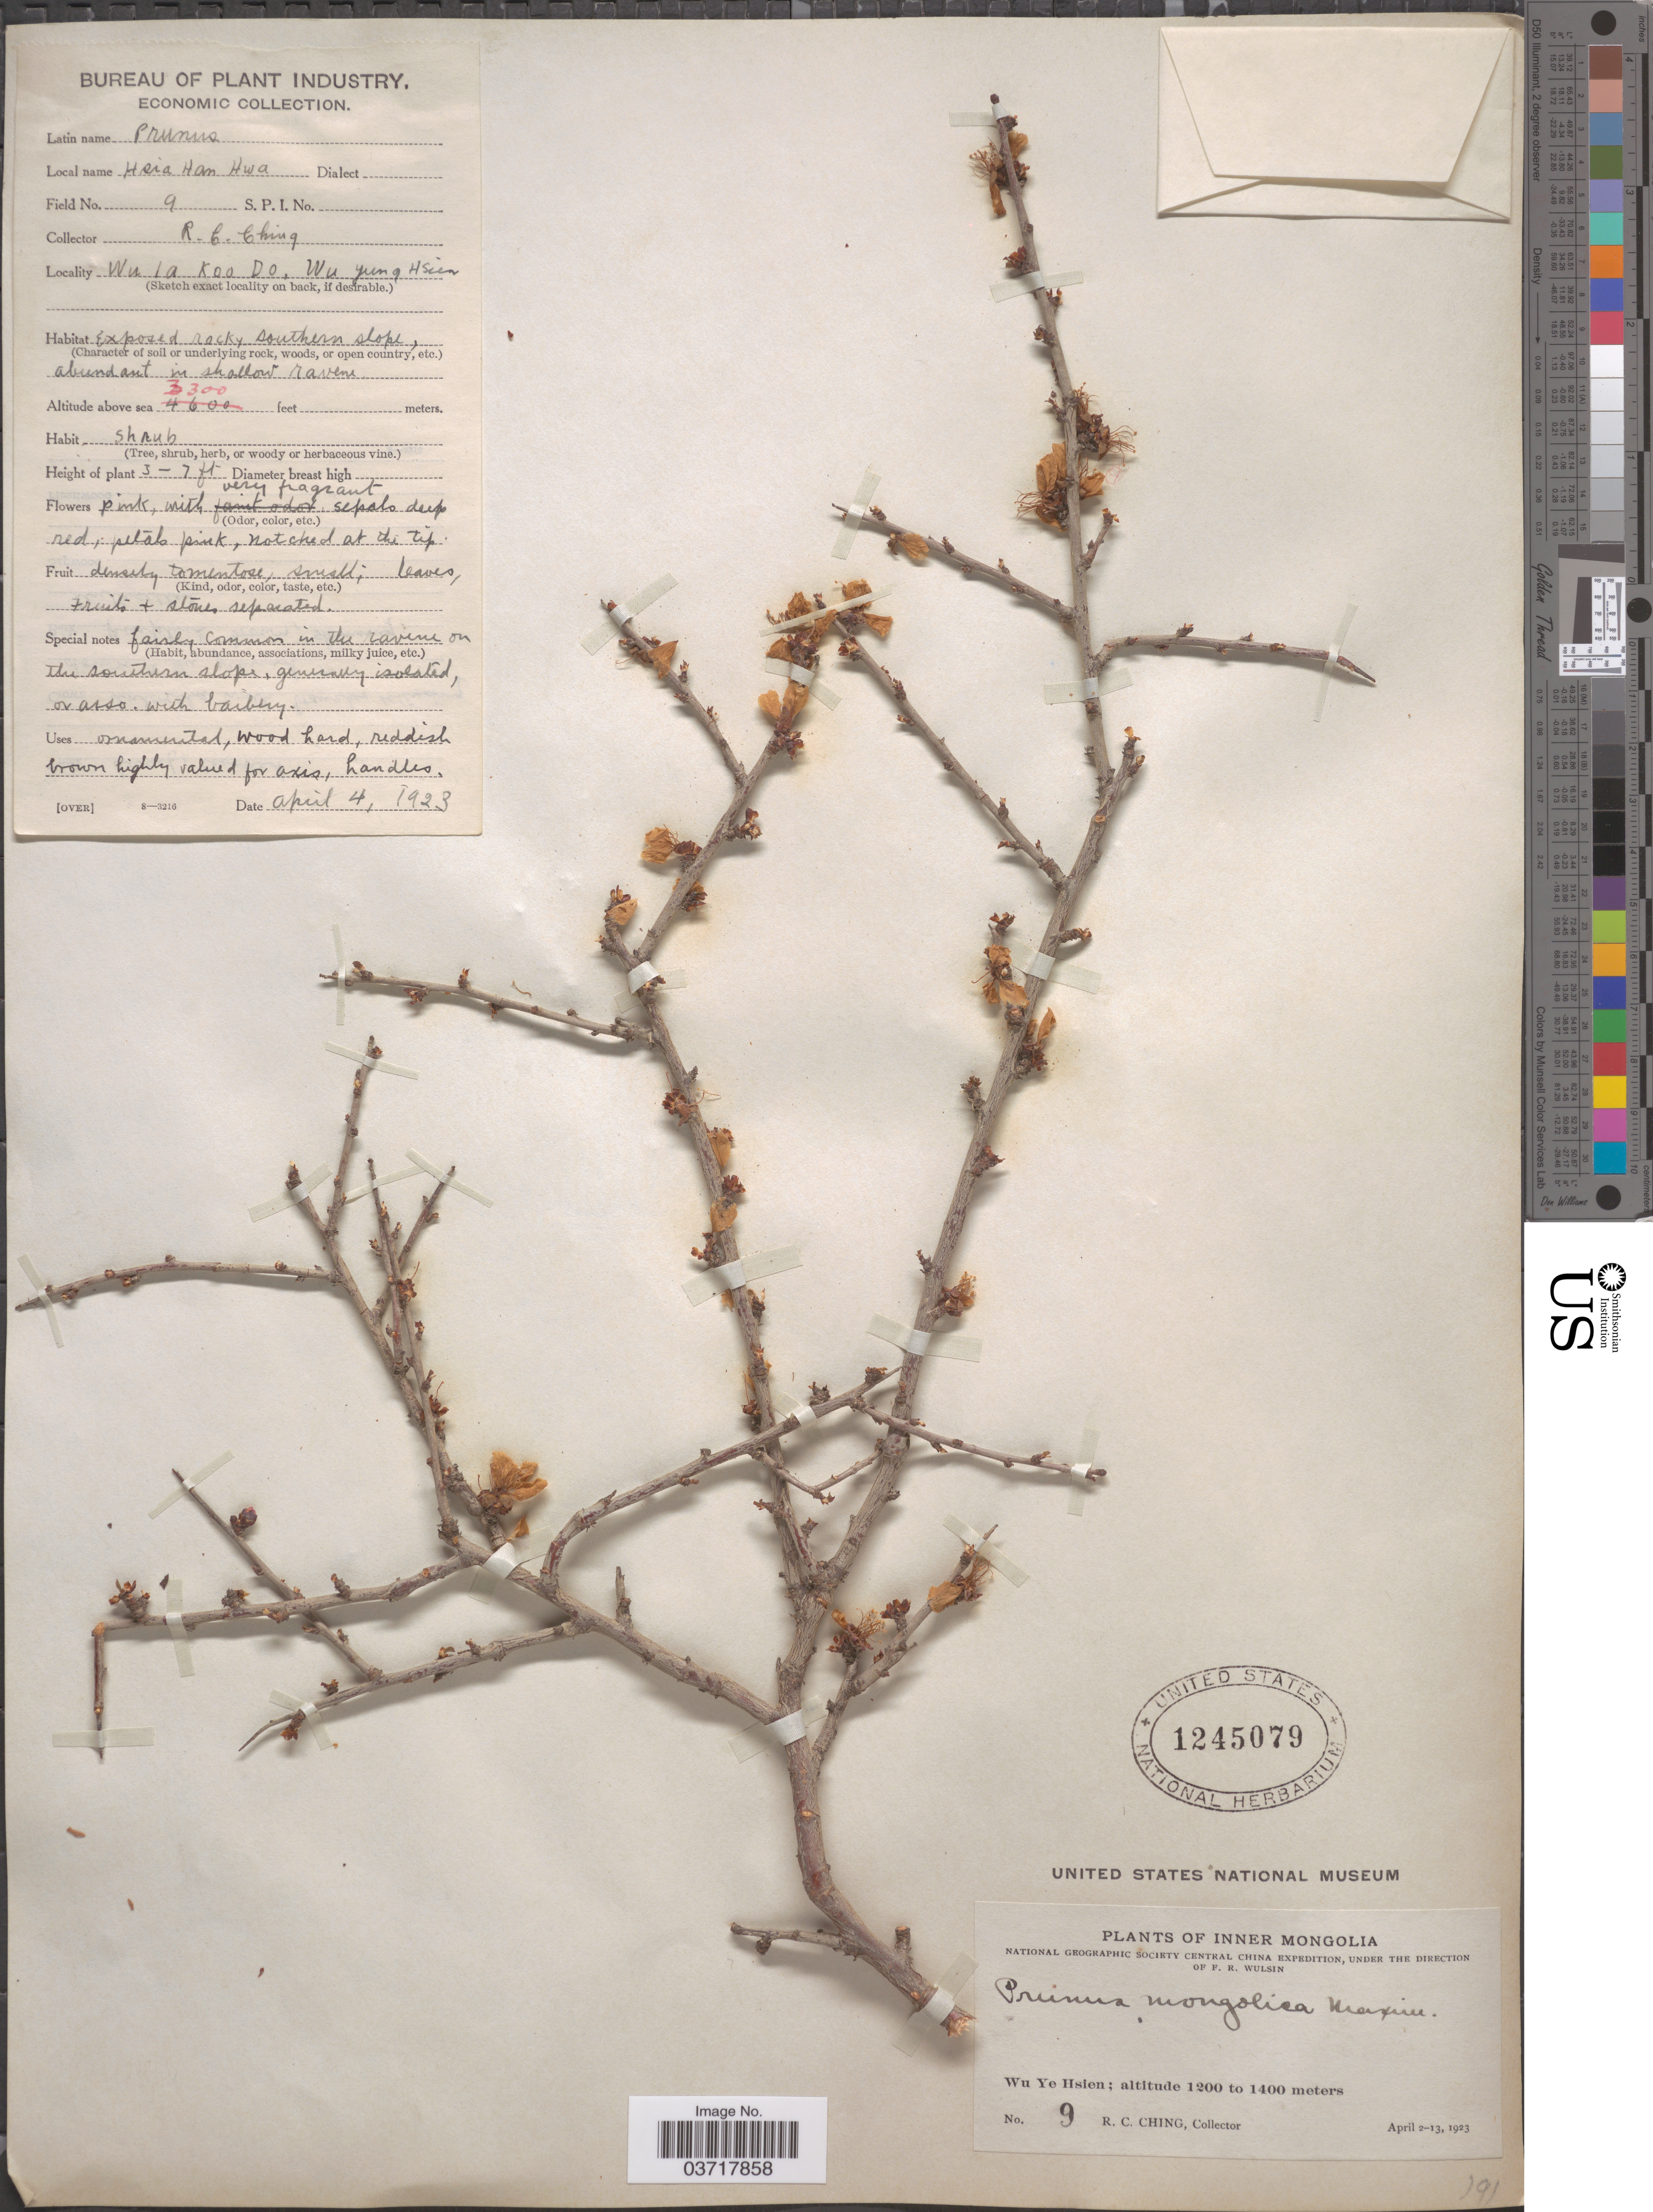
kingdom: Plantae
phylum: Tracheophyta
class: Magnoliopsida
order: Rosales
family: Rosaceae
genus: Prunus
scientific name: Prunus mongolica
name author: Maxim.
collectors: R. C. Ching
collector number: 9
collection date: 1923-04-04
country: China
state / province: Nei Monggol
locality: Inner Mongolia. Wu Ye Hsien. Wu la Koo Do, Wu Yung Hsien.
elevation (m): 1006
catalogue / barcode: US 1245079